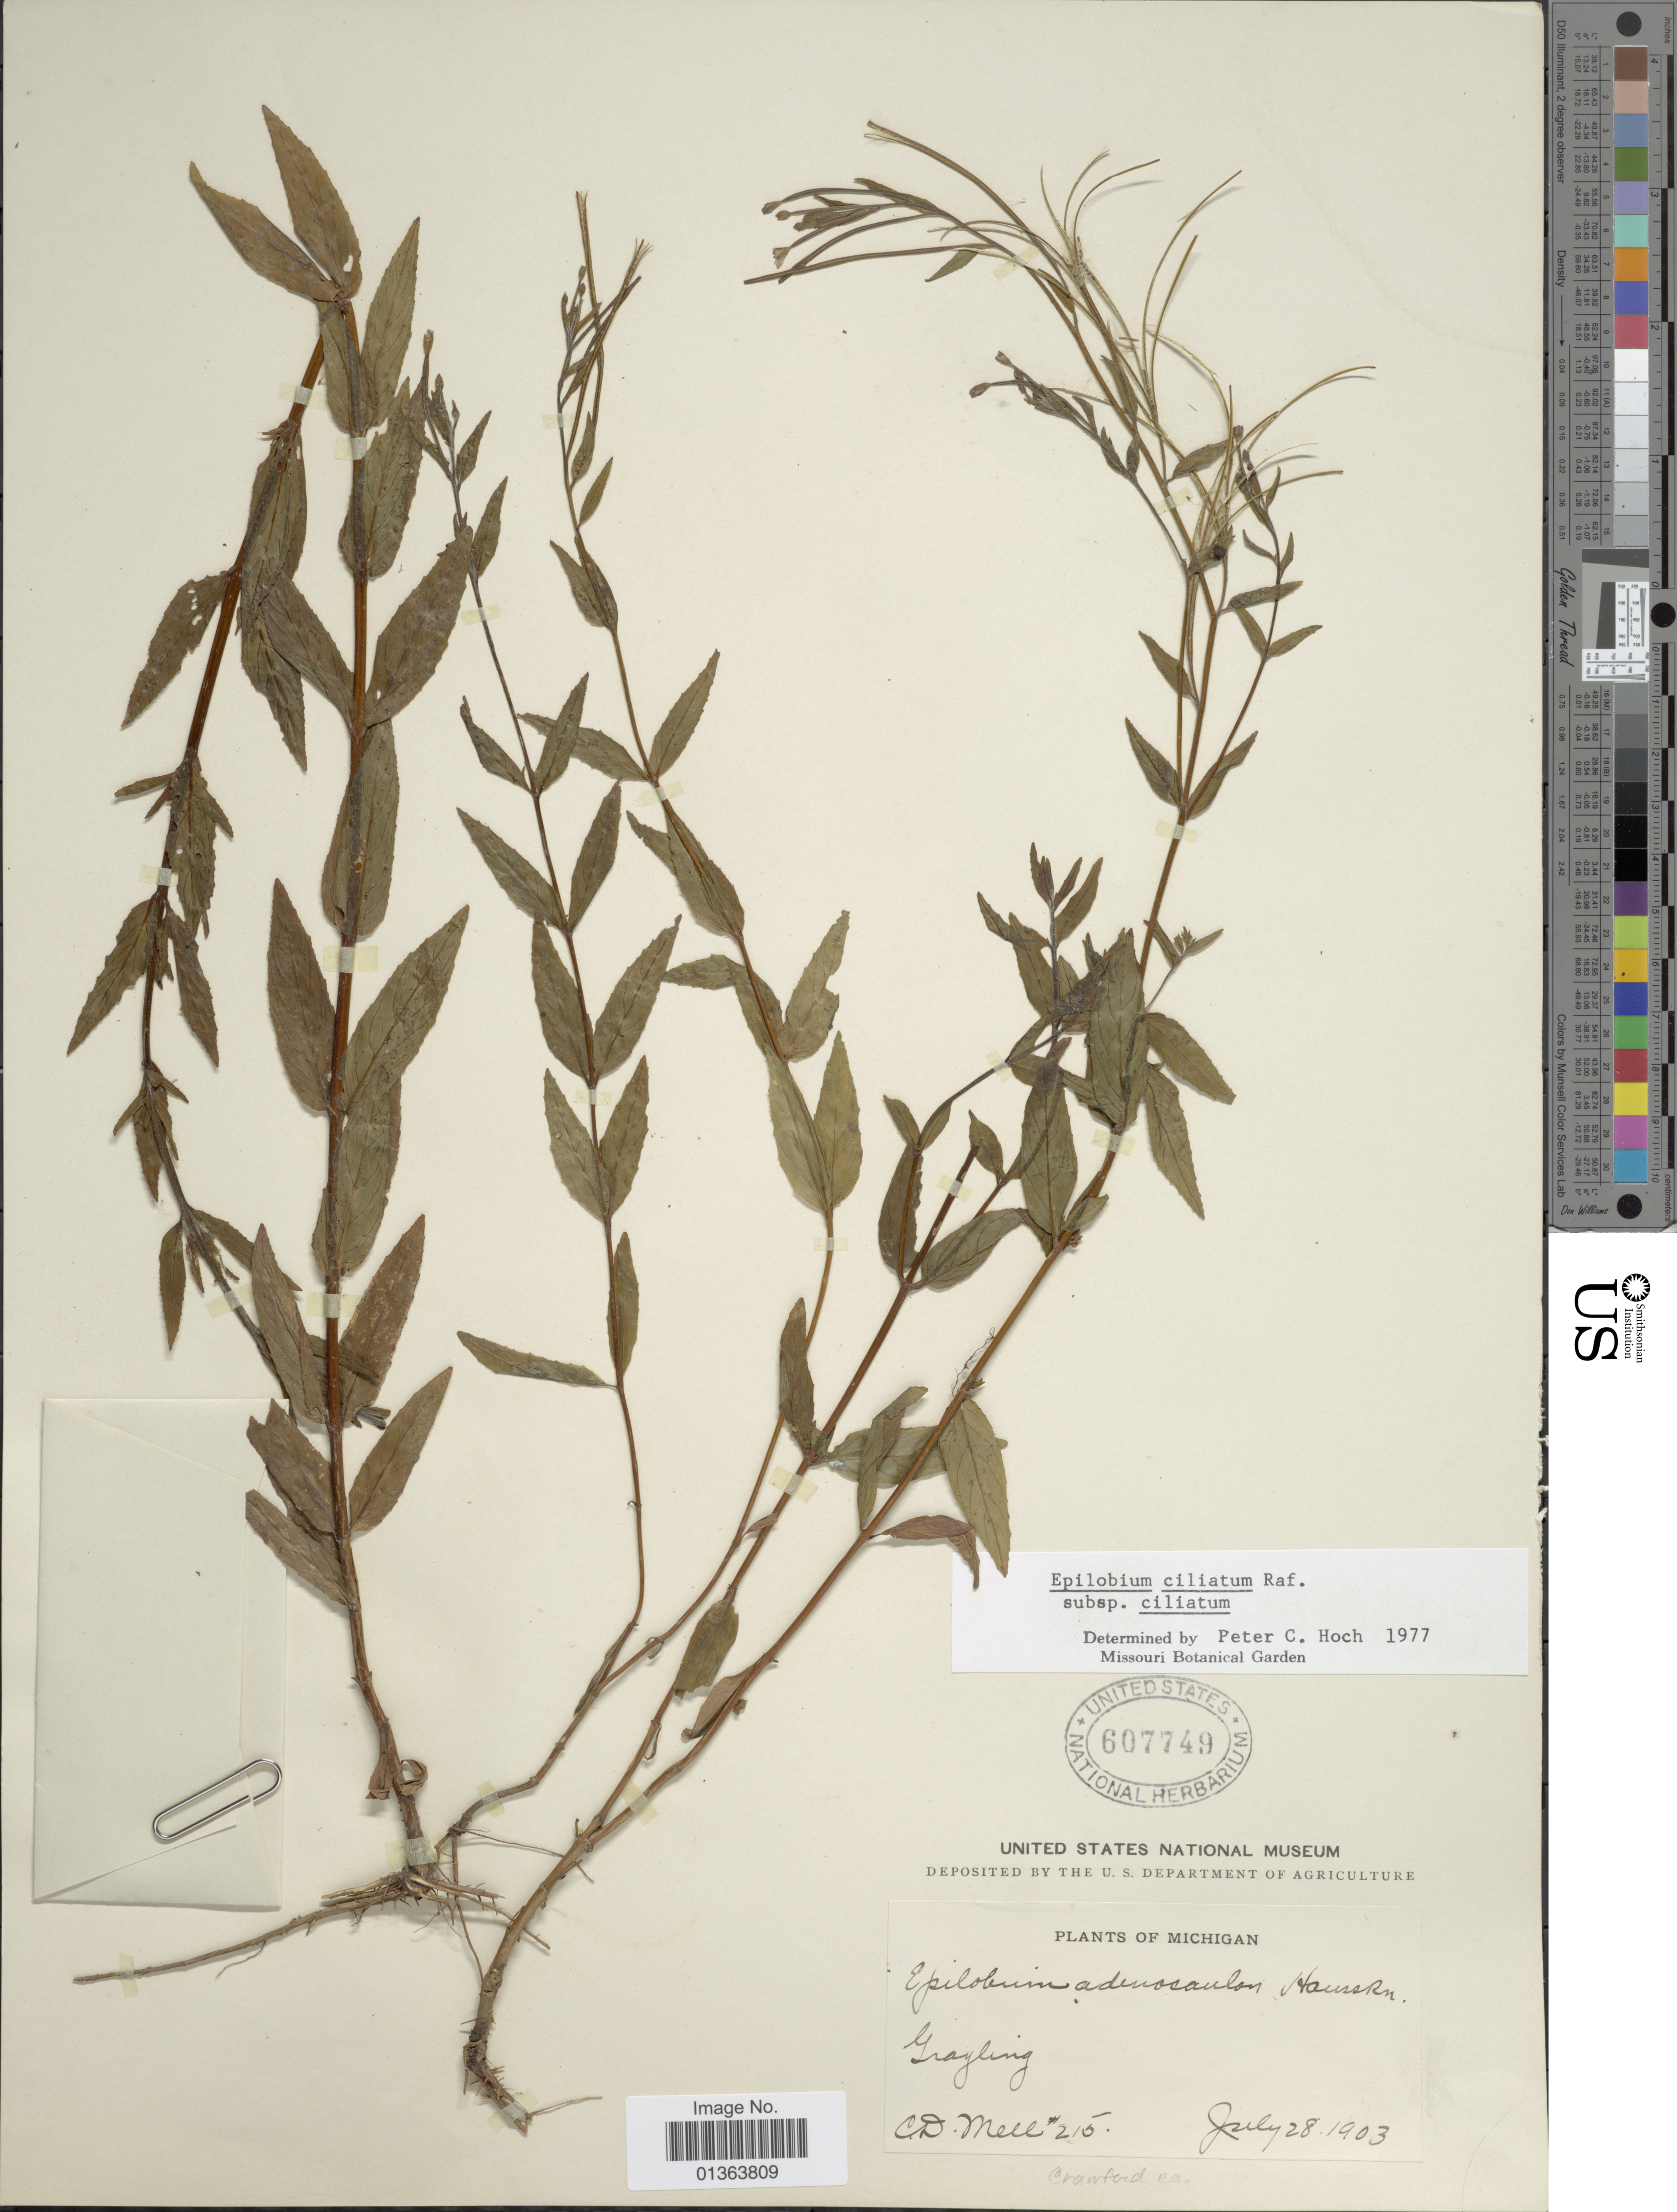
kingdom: Plantae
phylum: Tracheophyta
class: Magnoliopsida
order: Myrtales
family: Onagraceae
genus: Epilobium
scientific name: Epilobium ciliatum subsp. ciliatum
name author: Raf.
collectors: C. D. Mell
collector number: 215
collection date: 1903-07-28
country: United States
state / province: Michigan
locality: Grayling.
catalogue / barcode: US 607749